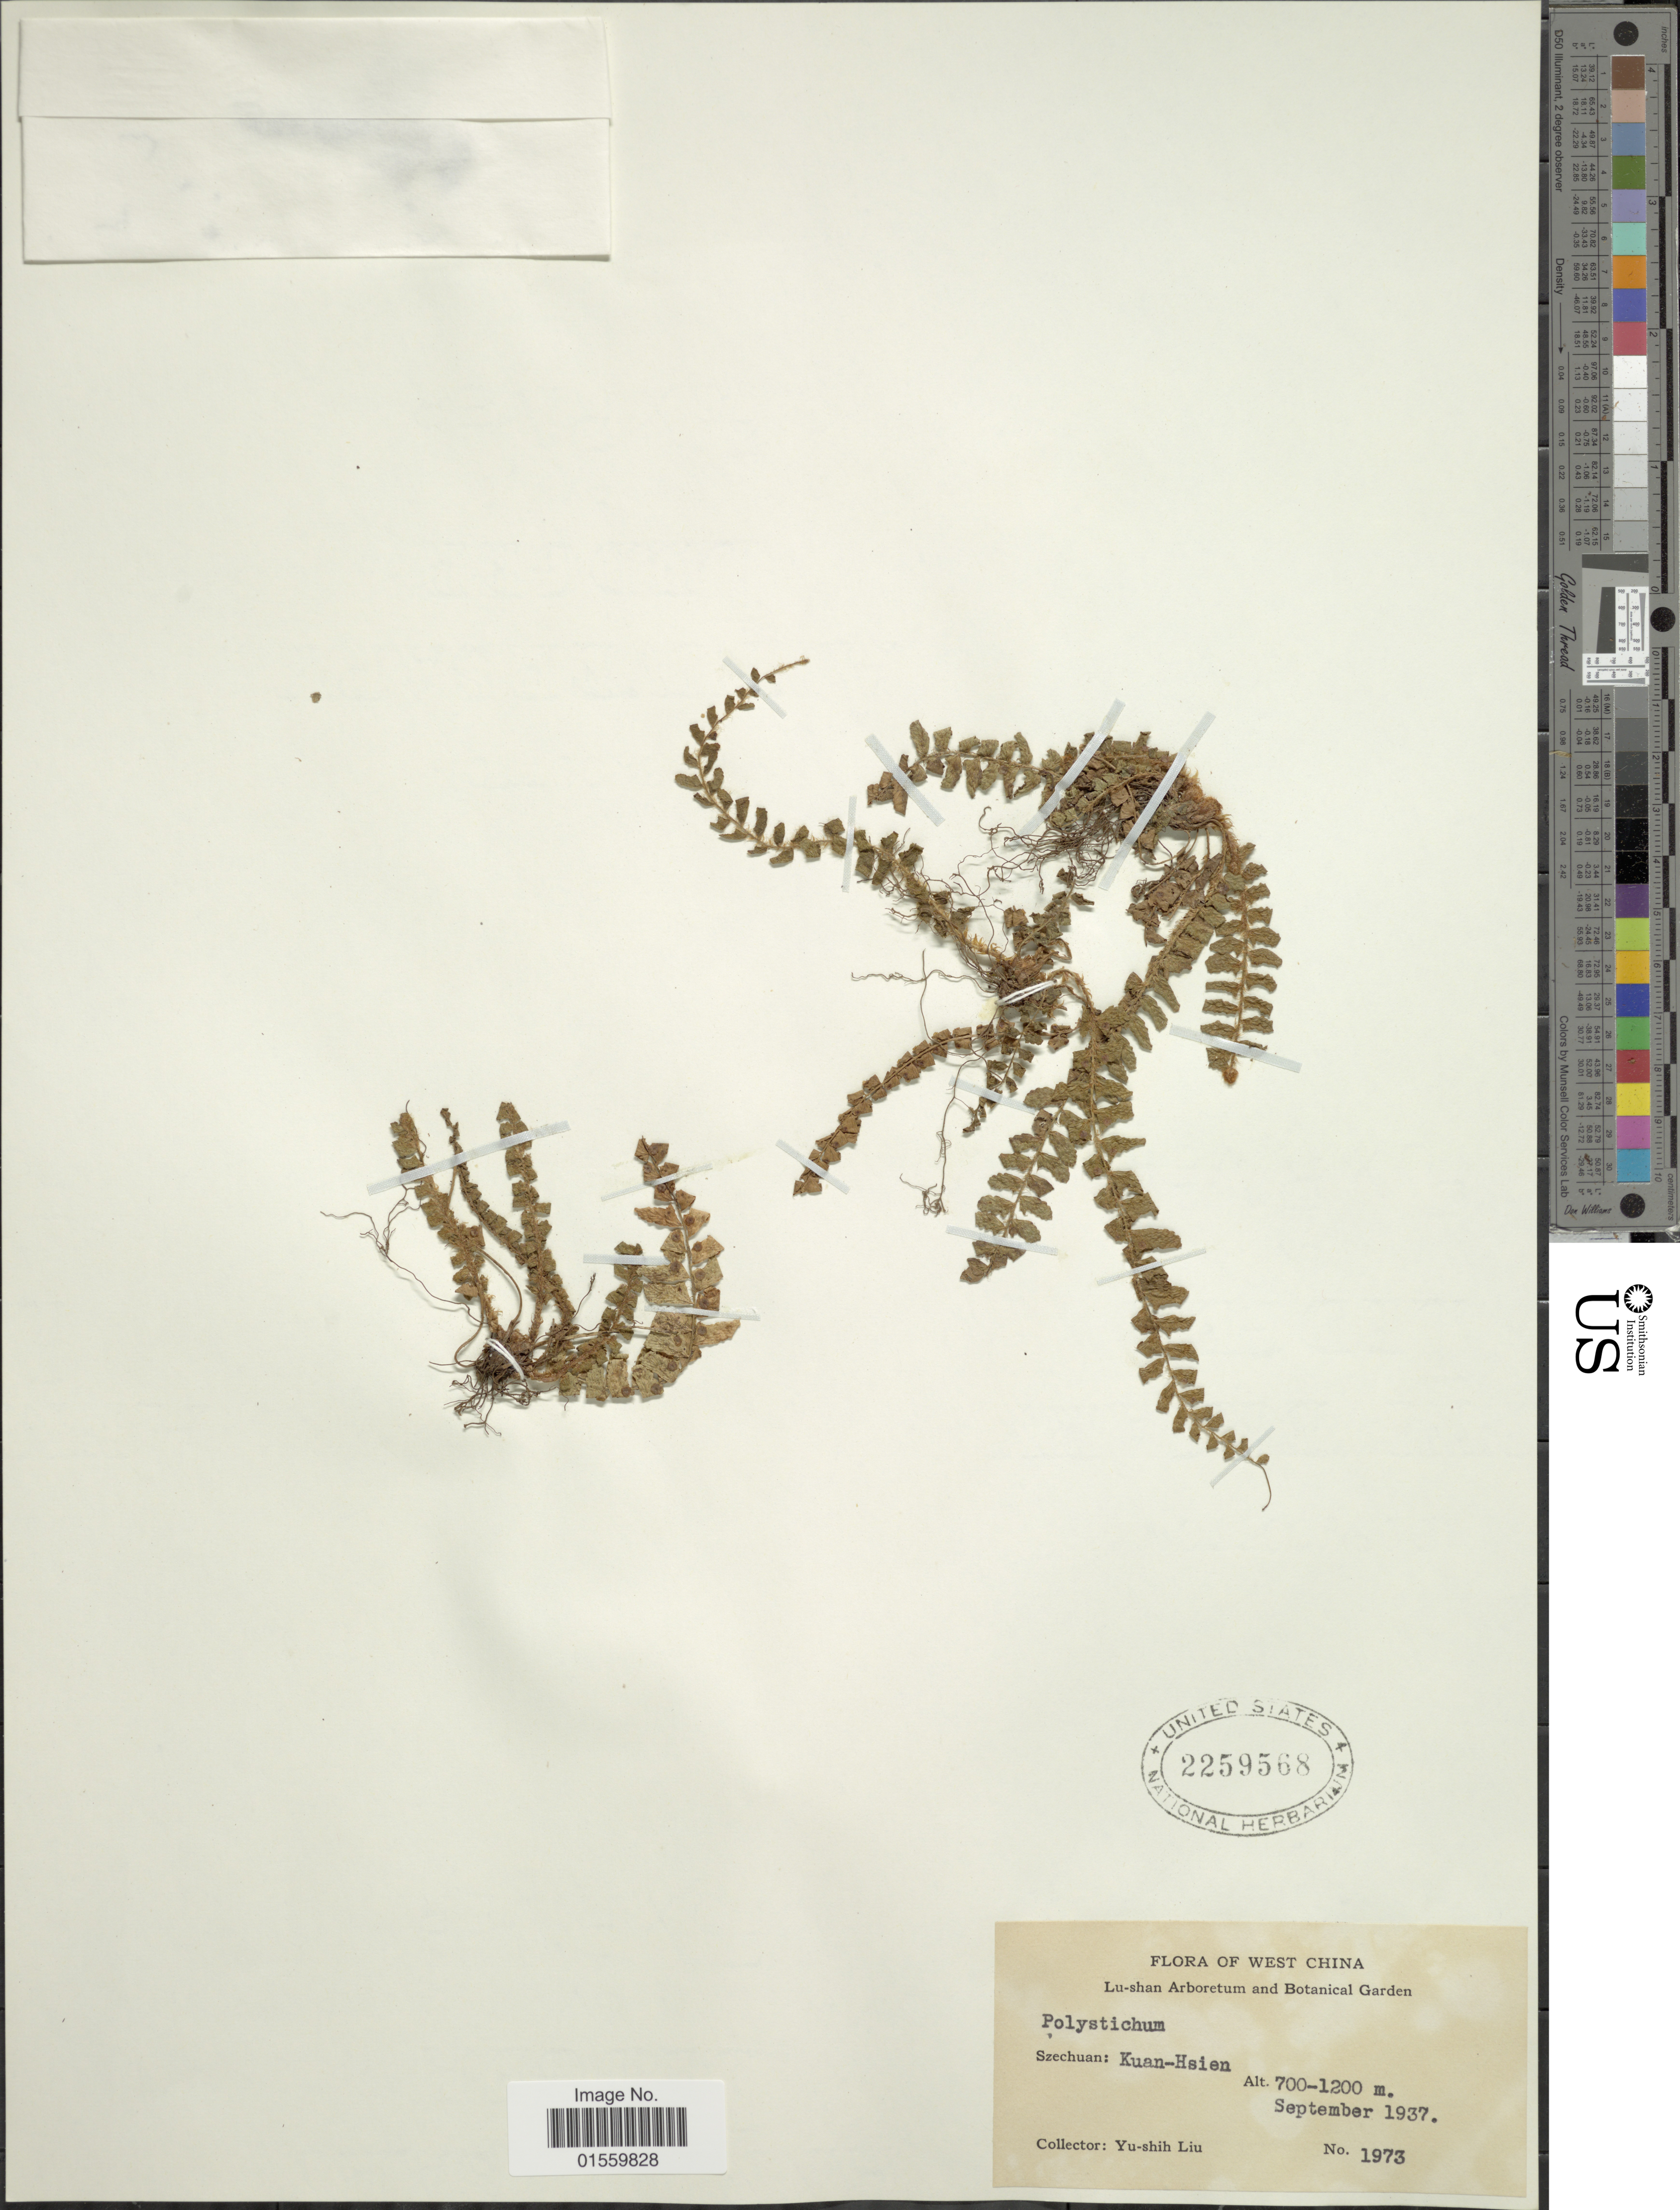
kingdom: Plantae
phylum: Tracheophyta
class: Polypodiopsida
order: Polypodiales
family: Dryopteridaceae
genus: Polystichum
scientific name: Polystichum sp.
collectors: Y.-S. Liu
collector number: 1973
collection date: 1937-09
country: China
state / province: Sichuan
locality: West China, Szechuan: Kuan-Hsien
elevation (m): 700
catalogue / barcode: US 2259568